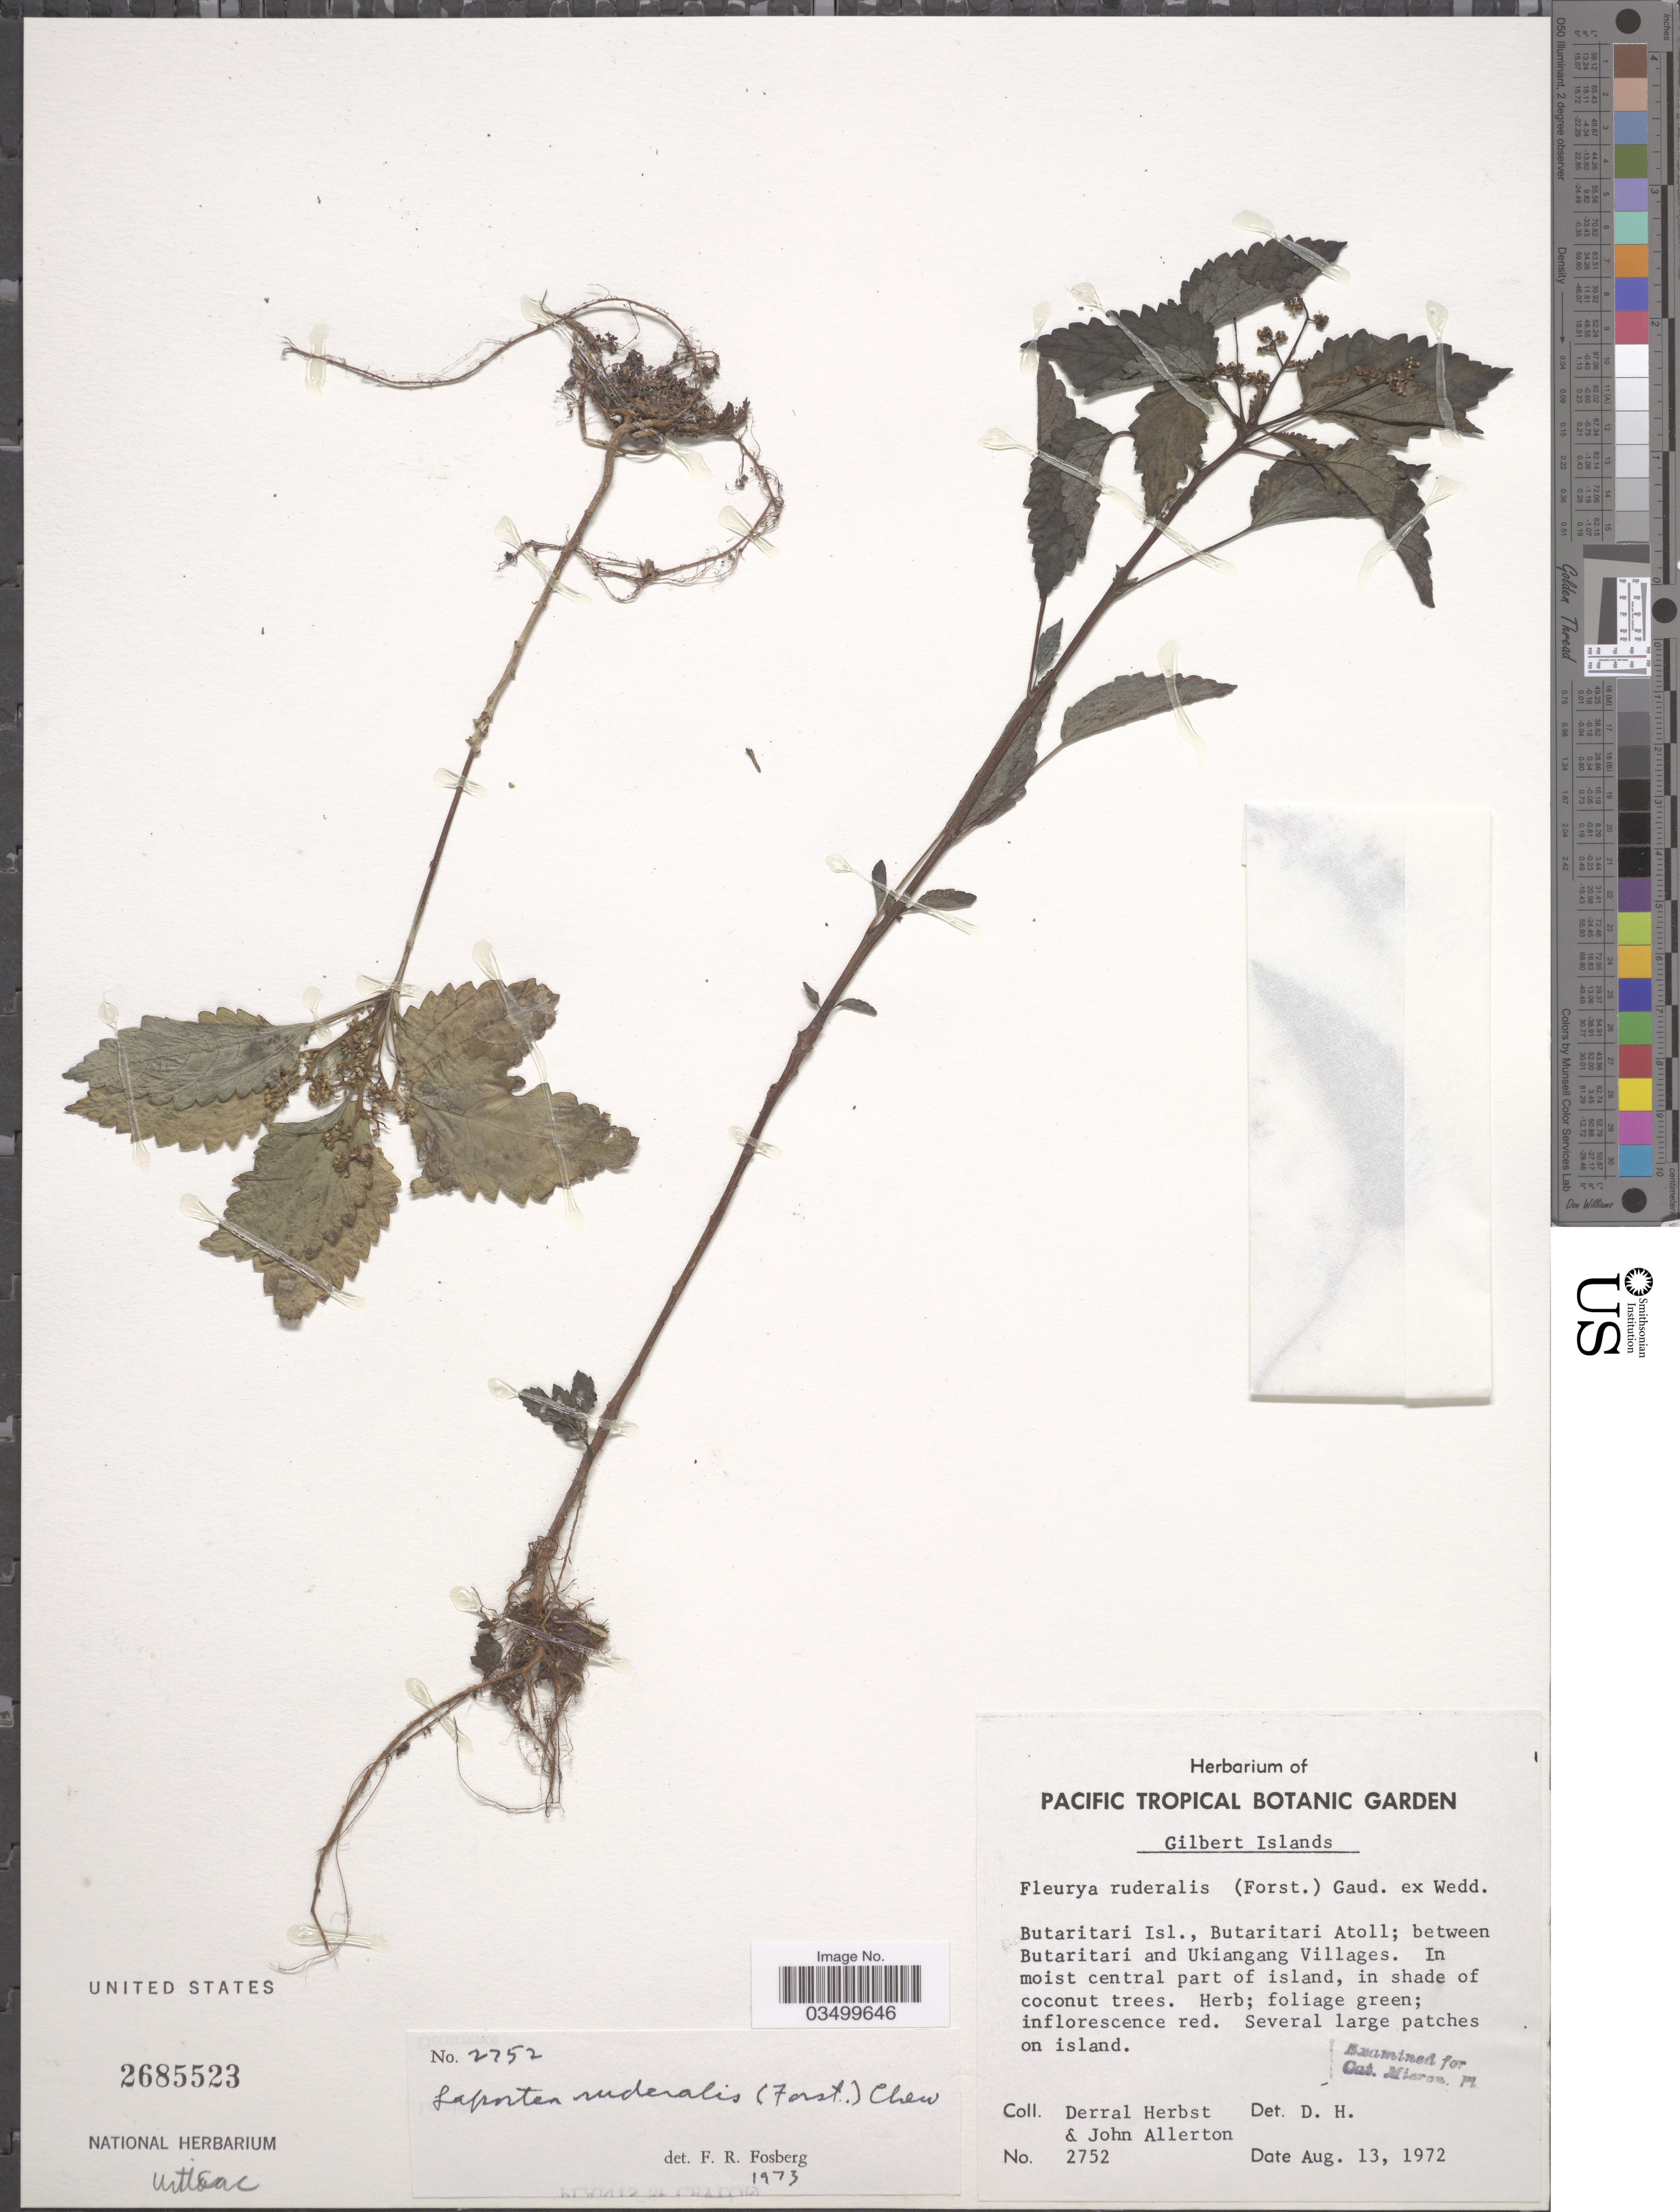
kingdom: Plantae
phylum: Tracheophyta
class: Magnoliopsida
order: Rosales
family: Urticaceae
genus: Laportea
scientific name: Laportea ruderalis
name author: (G. Forst.) Chew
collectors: D. R. Herbst & J. Allerton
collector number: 2752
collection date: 1972-08-13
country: Kiribati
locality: Gilbert Islands. Butaritari Isl., Butaritari Atoll; between Butaritari and Ukiangang Villages.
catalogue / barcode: US 2685523